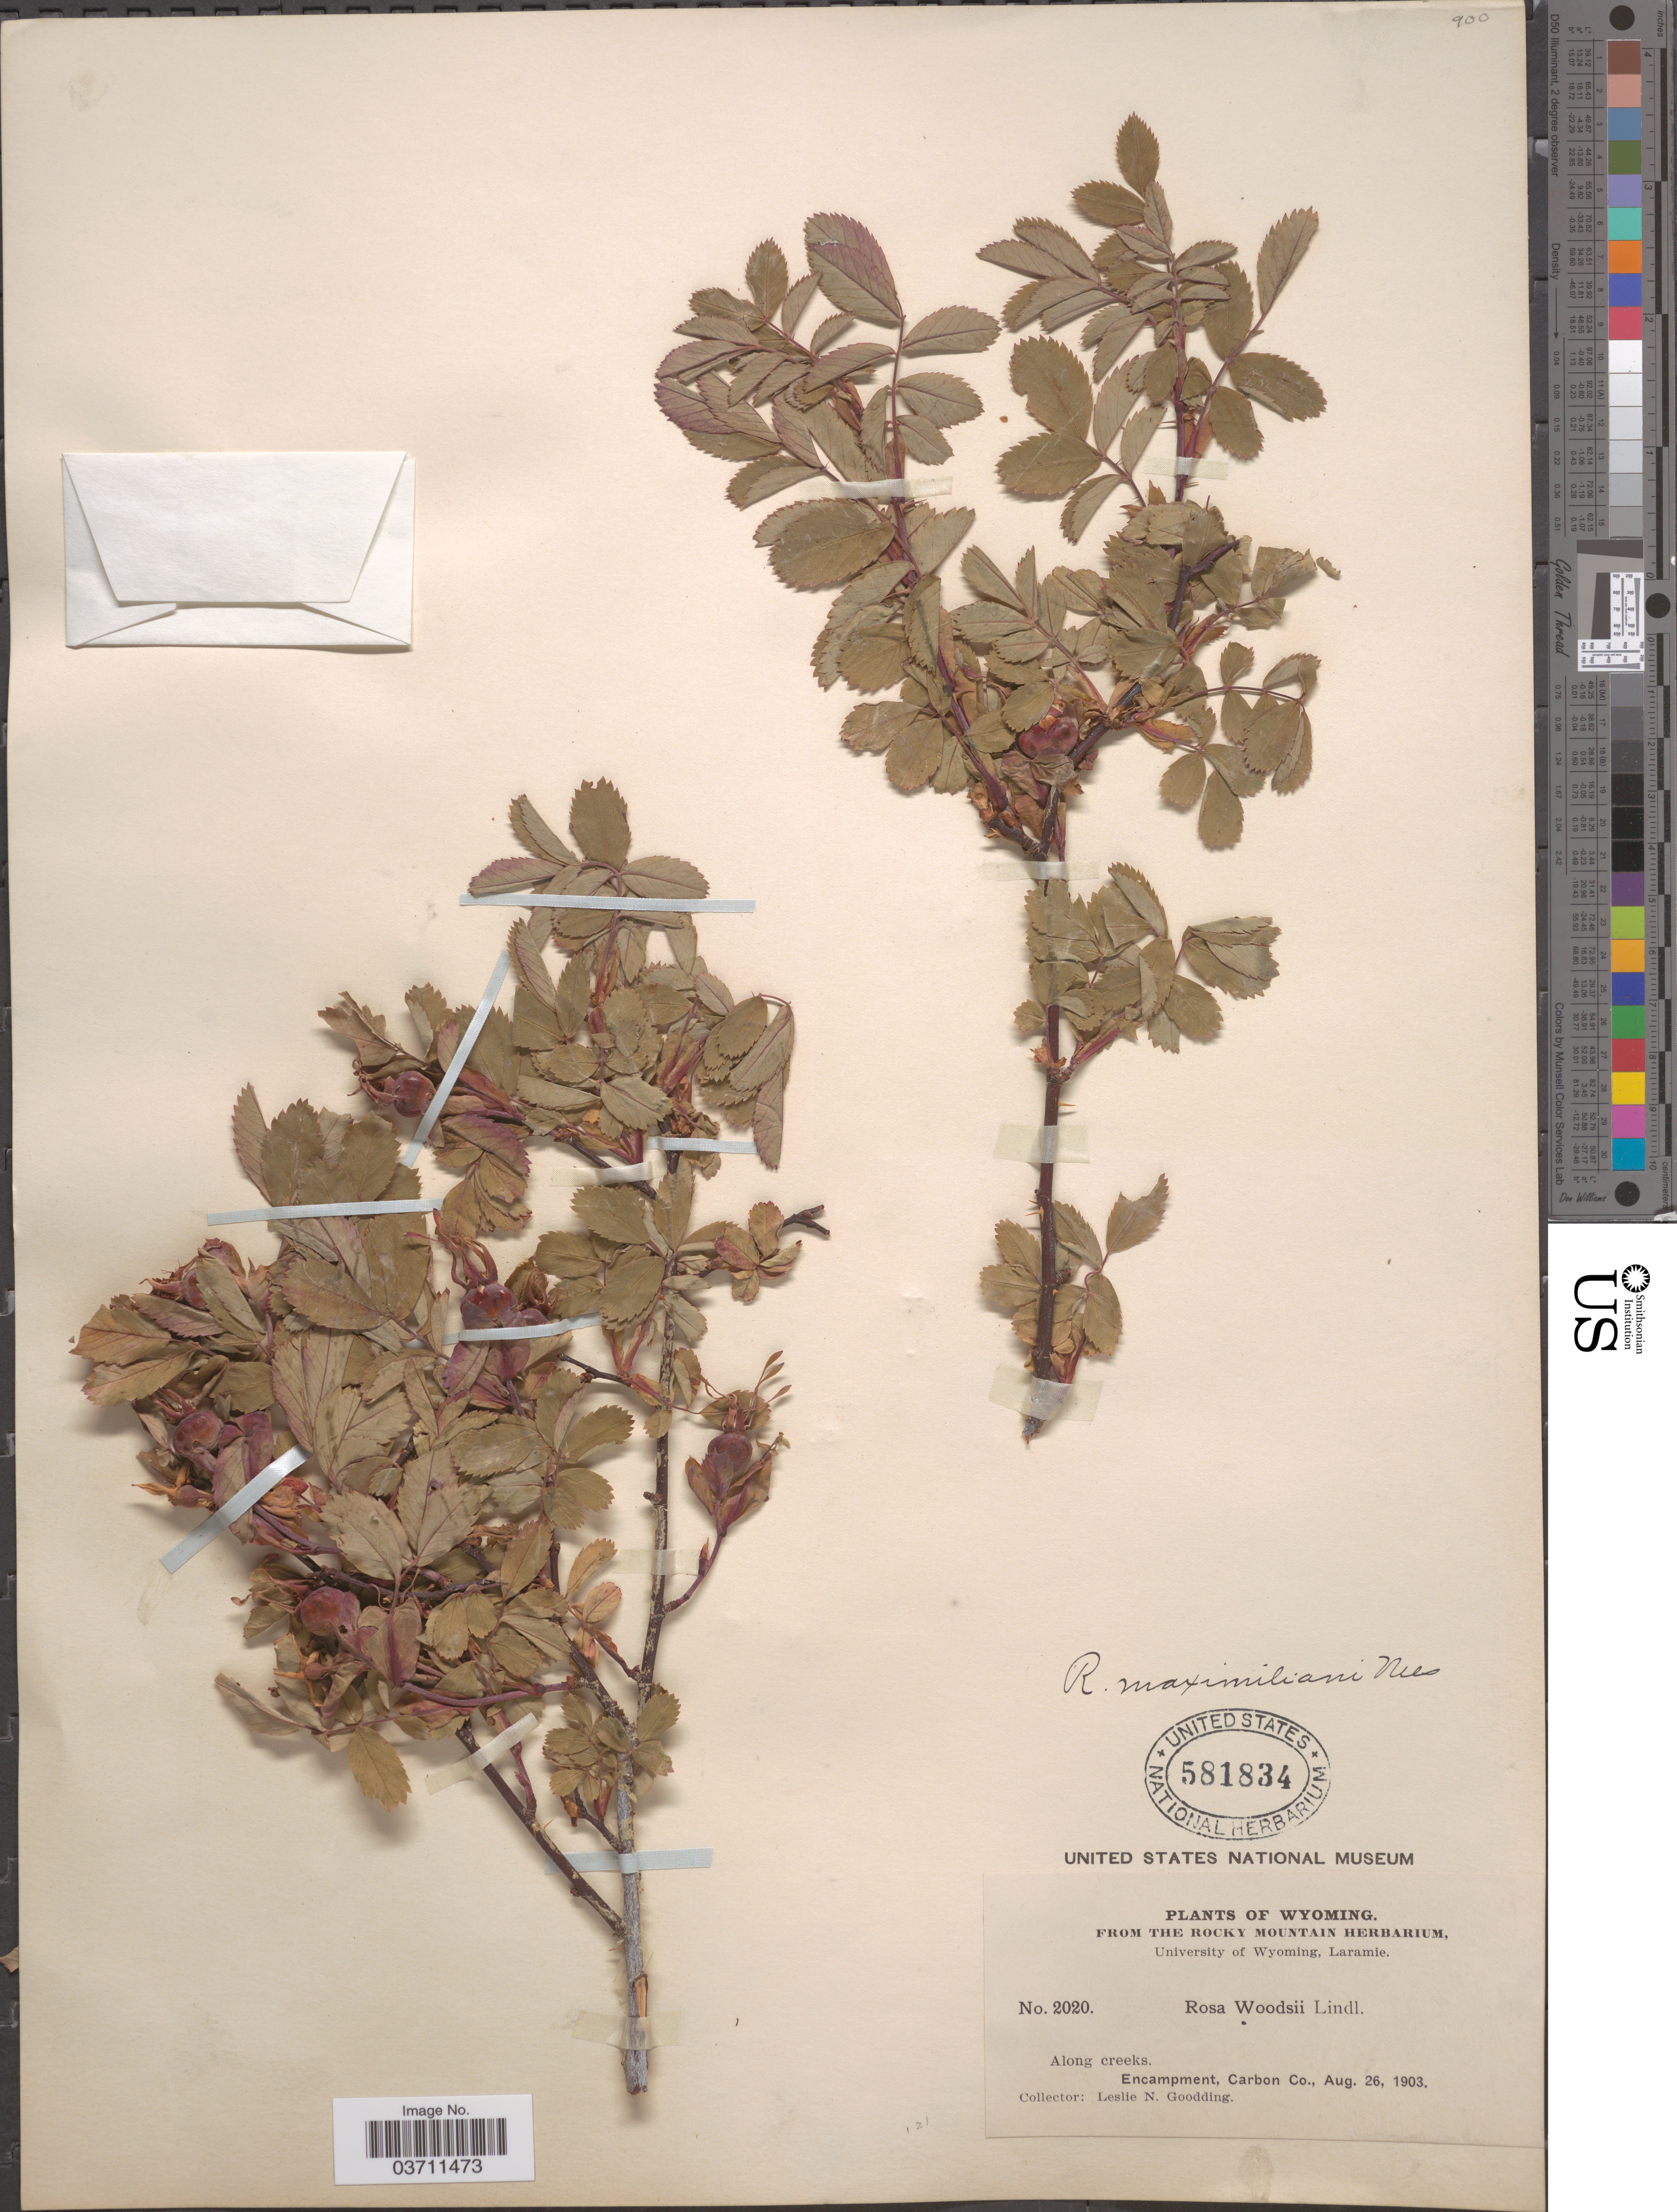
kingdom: Plantae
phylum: Tracheophyta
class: Magnoliopsida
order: Rosales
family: Rosaceae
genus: Rosa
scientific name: Rosa maximiliani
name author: Nees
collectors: L. N. Goodding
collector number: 2020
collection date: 1903-08-26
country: United States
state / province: Wyoming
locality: Encampment, Carbon Co.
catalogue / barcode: US 581834